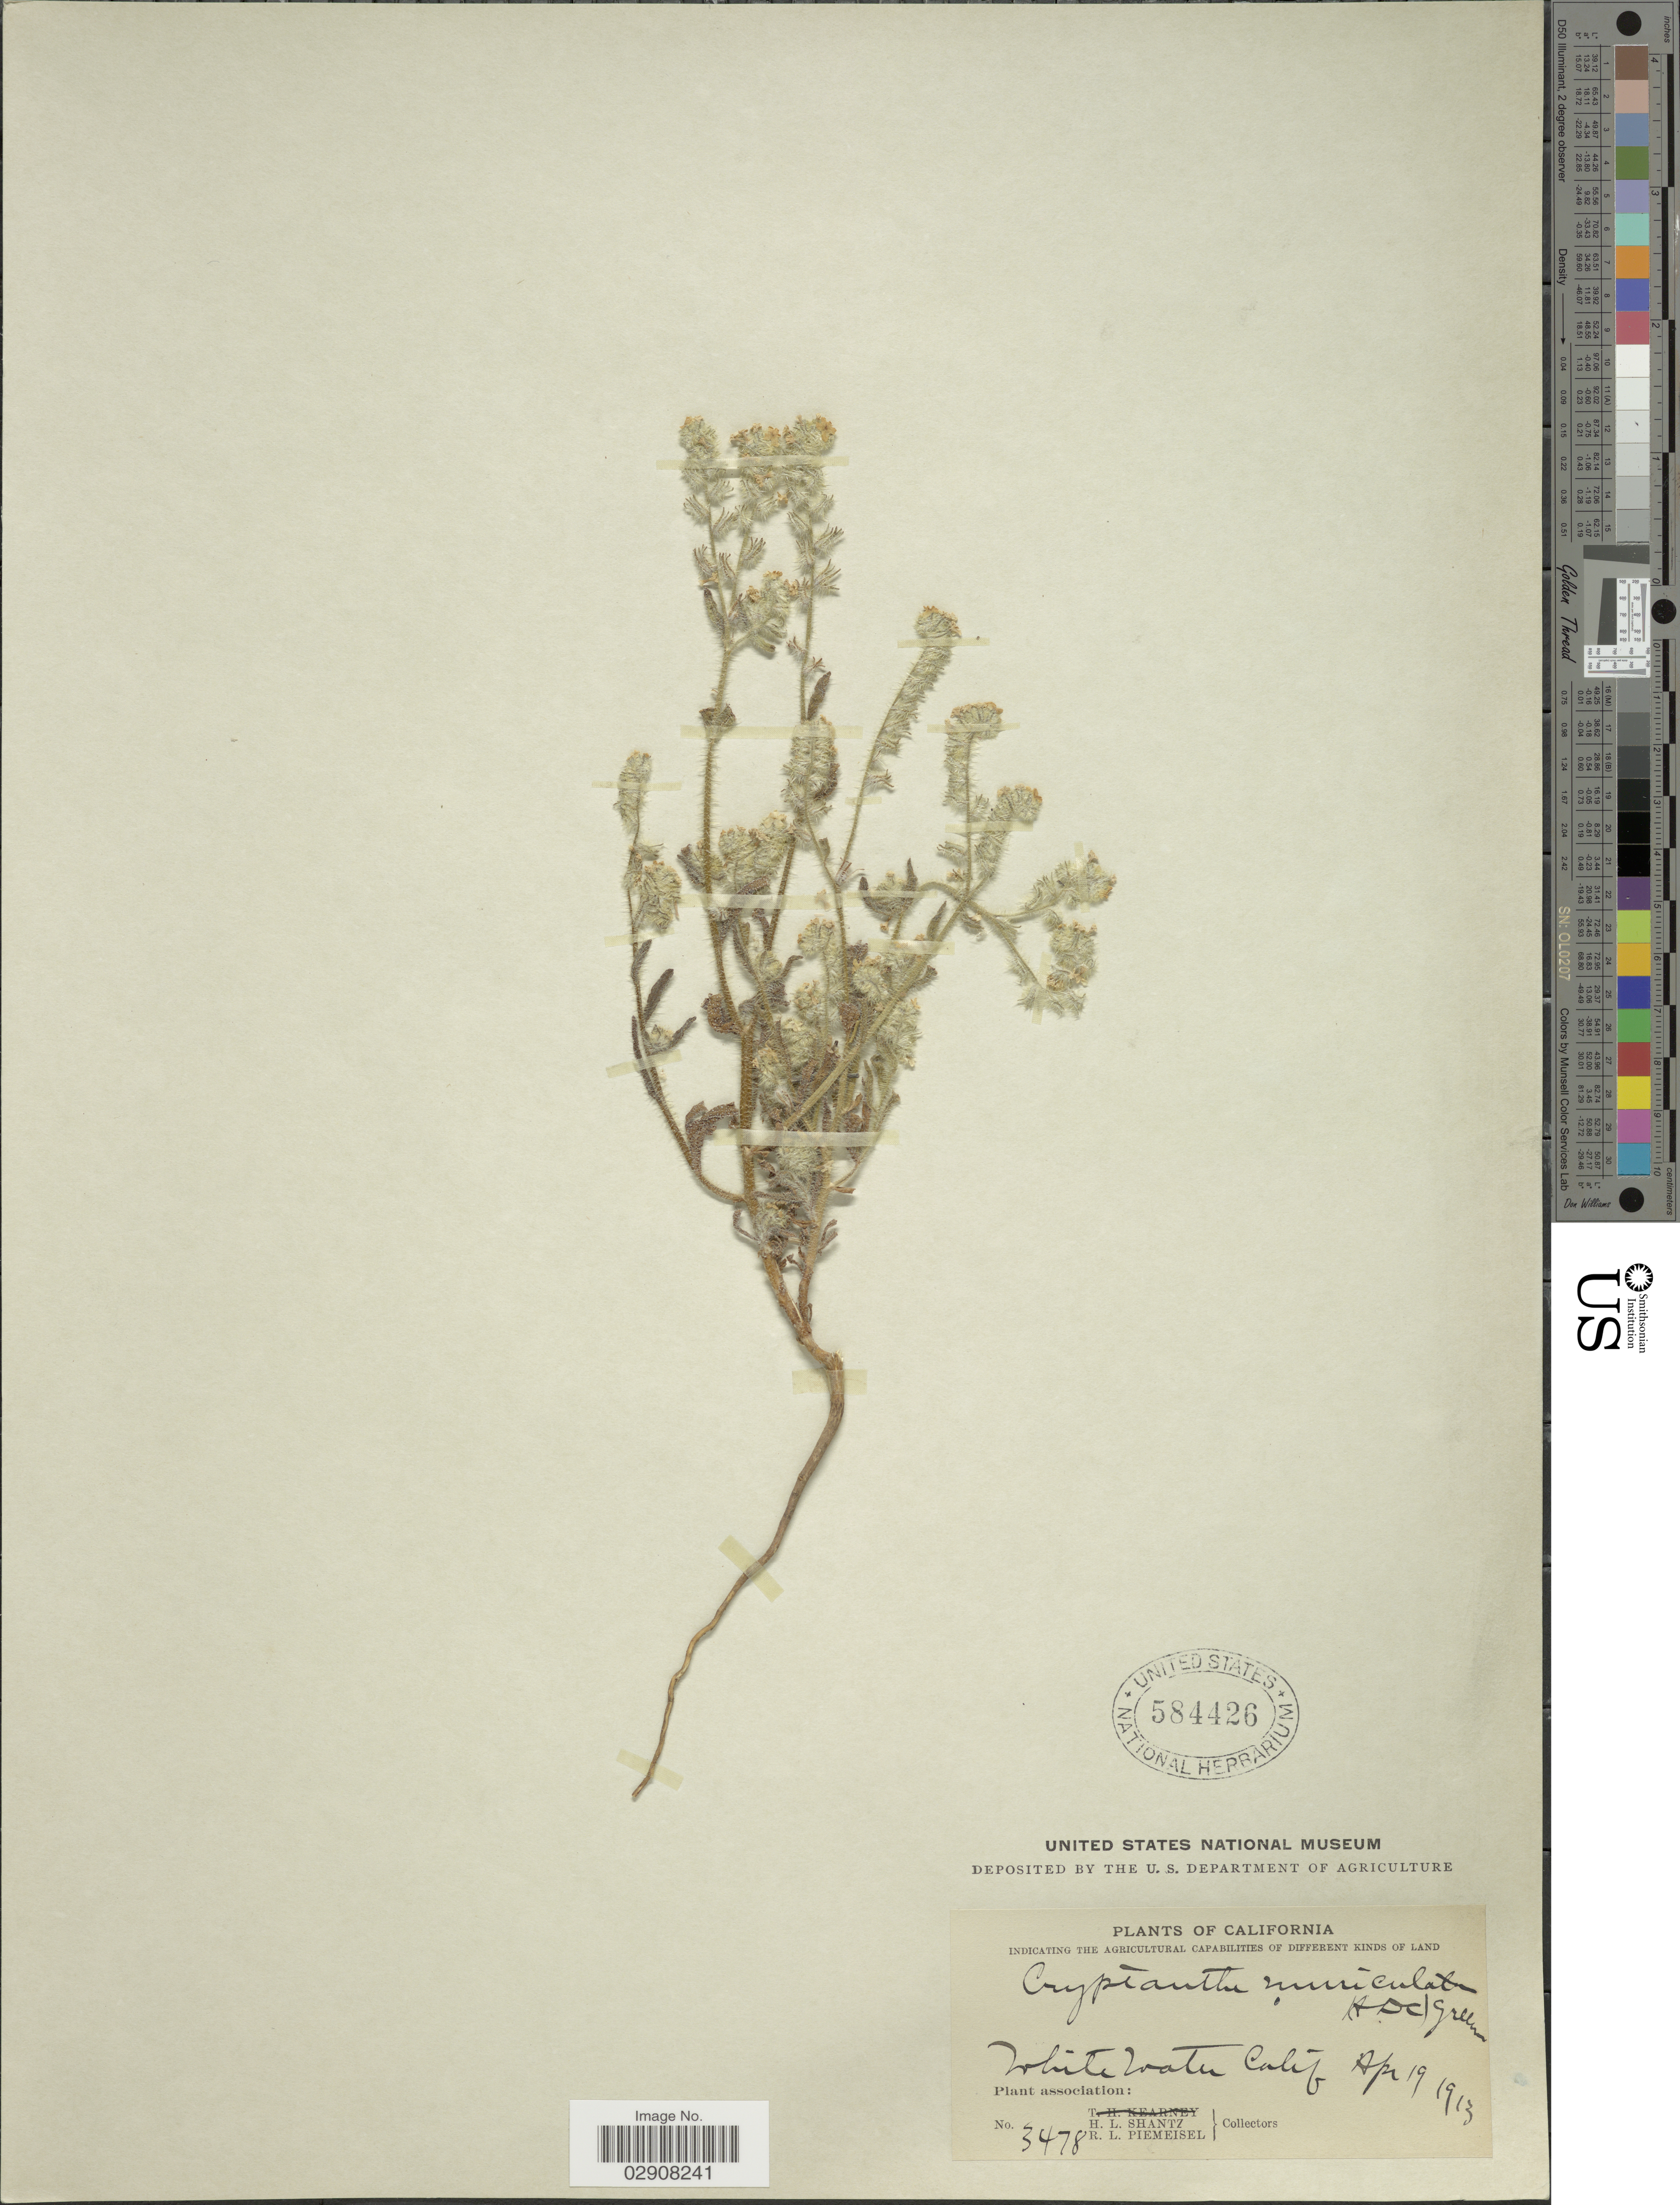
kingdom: Plantae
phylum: Tracheophyta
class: Magnoliopsida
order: Boraginales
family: Boraginaceae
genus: Cryptantha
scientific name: Cryptantha muricata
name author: (Hook. & Arn.) A. Nelson & J.F. Macbr.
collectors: H. Shantz & R. L. Piemeisel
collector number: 3478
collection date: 1913-04-19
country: United States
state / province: California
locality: White Water.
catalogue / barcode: US 584426